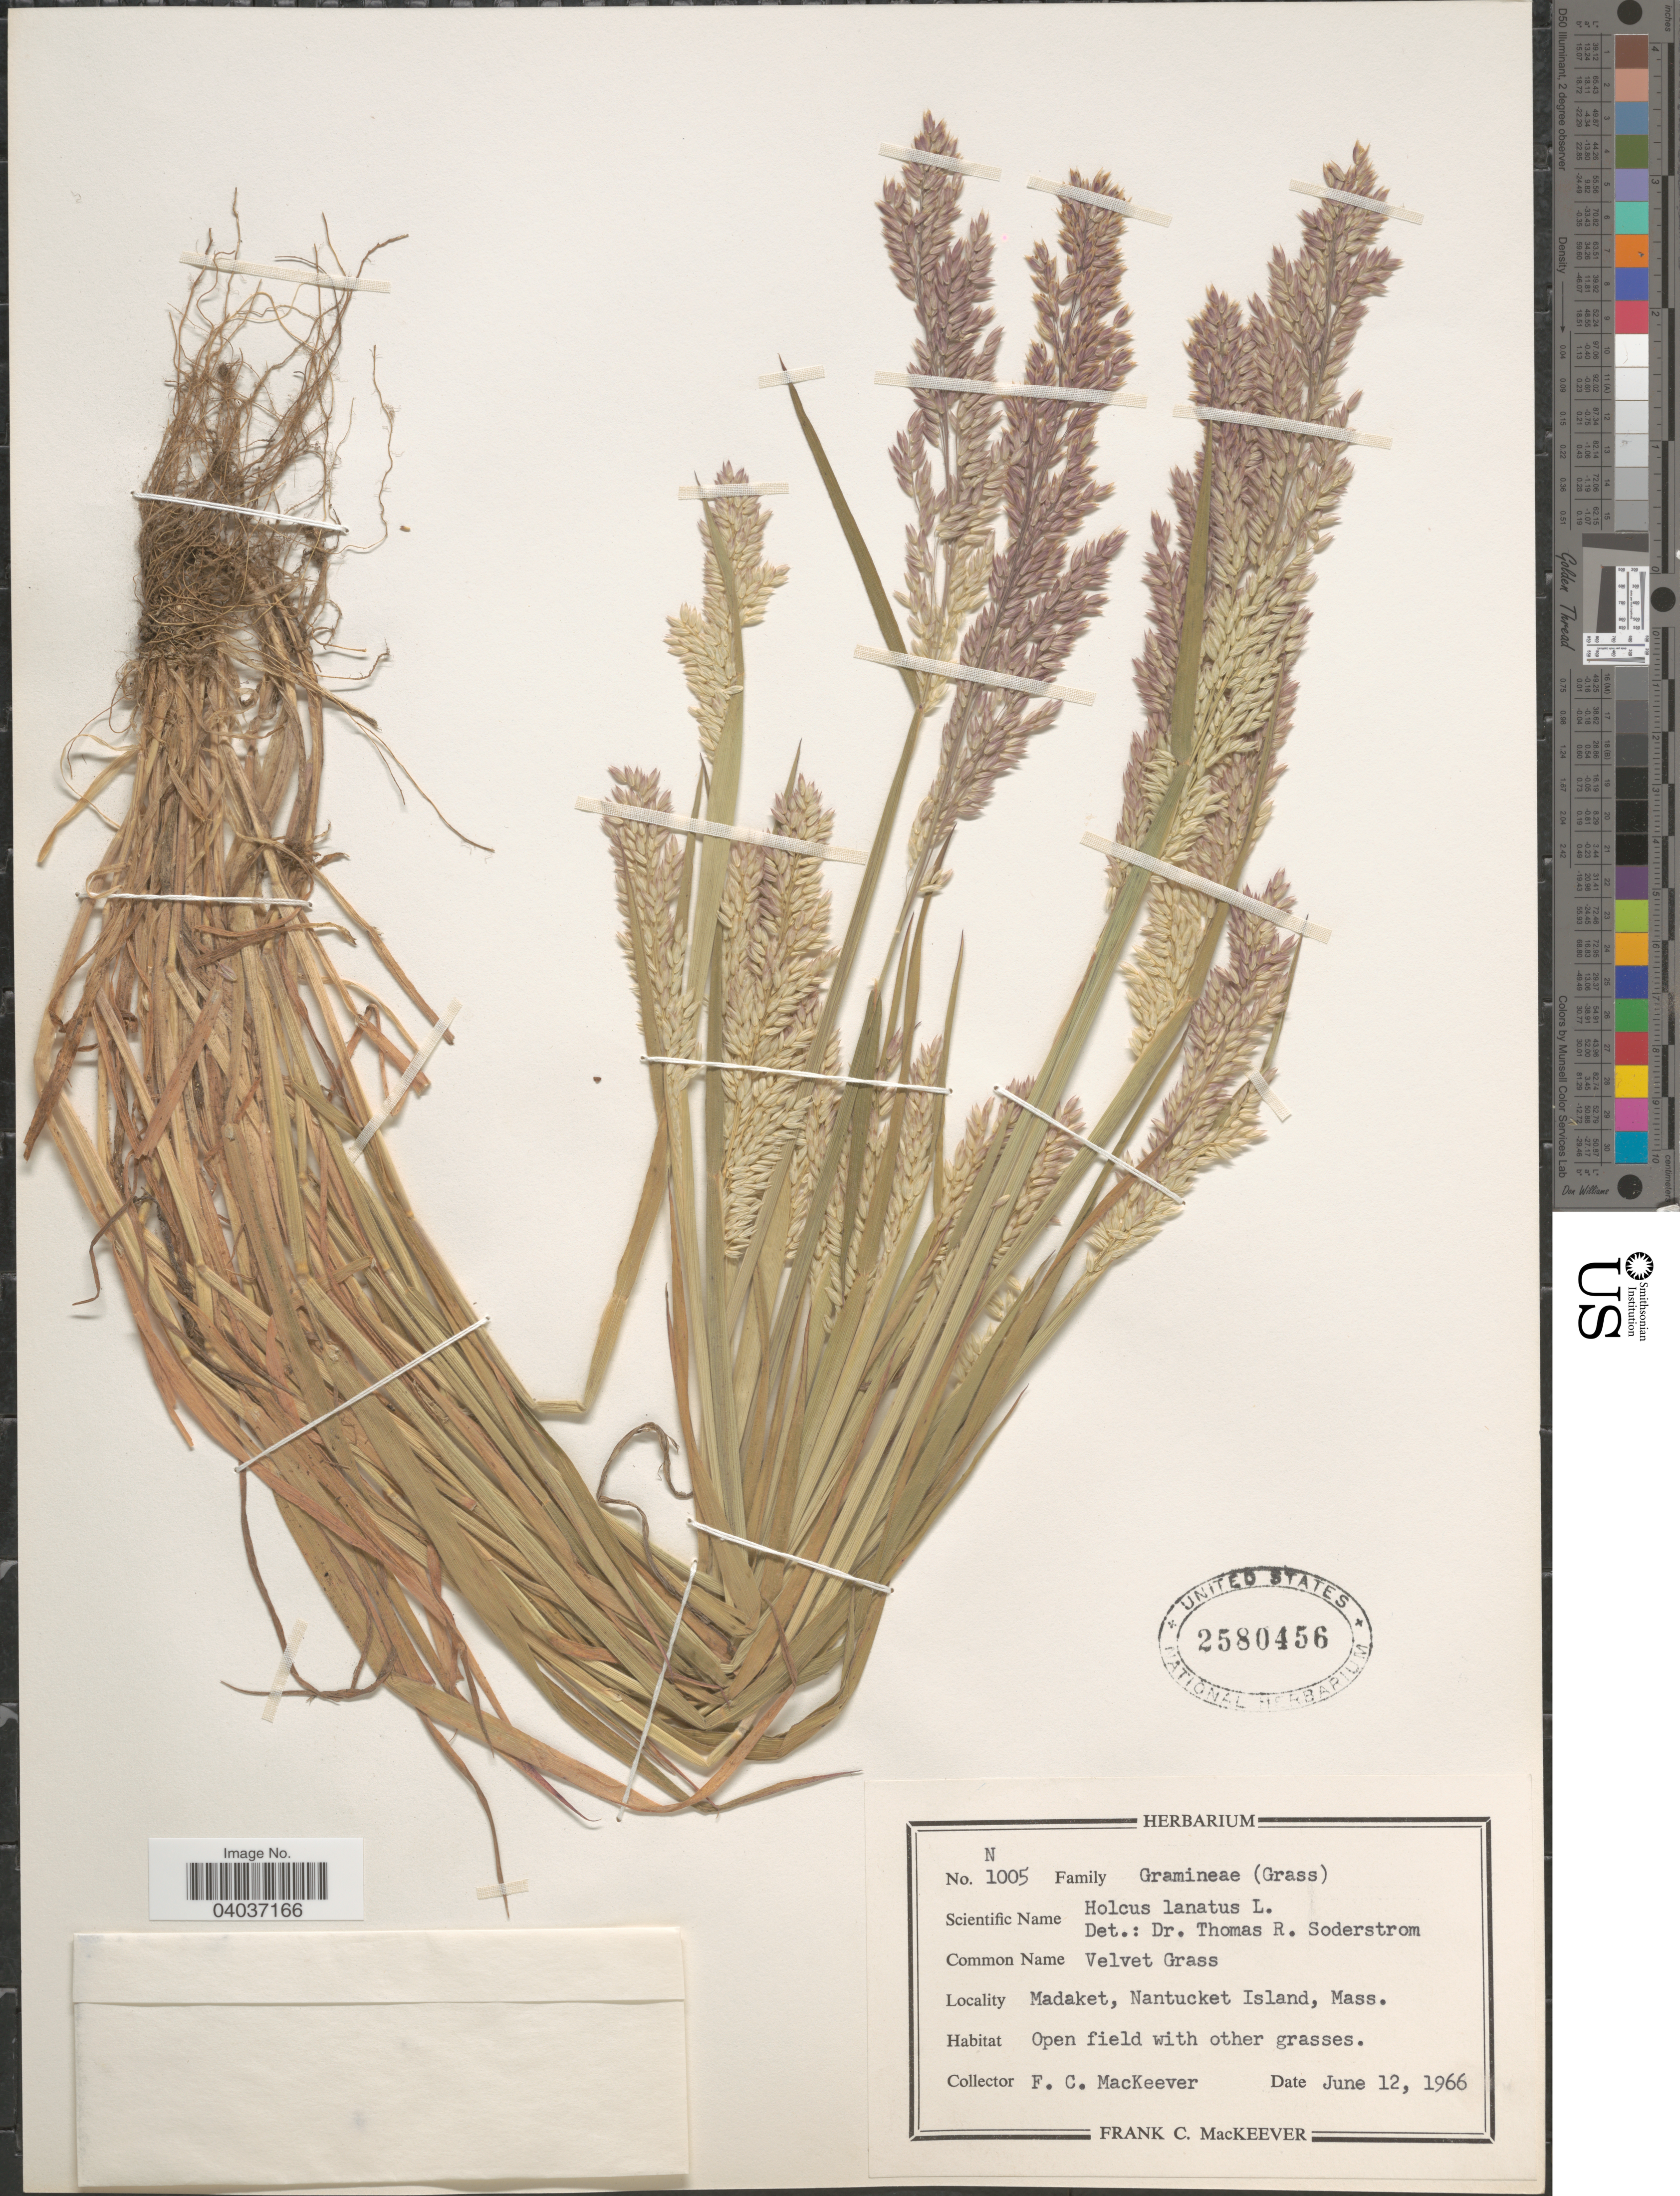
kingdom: Plantae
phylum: Tracheophyta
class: Liliopsida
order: Poales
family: Poaceae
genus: Holcus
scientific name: Holcus lanatus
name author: L.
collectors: F. C. MacKeever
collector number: N 1005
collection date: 1966-06-12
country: United States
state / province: Massachusetts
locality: Madaket, Nantucket Island.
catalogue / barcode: US 2580456